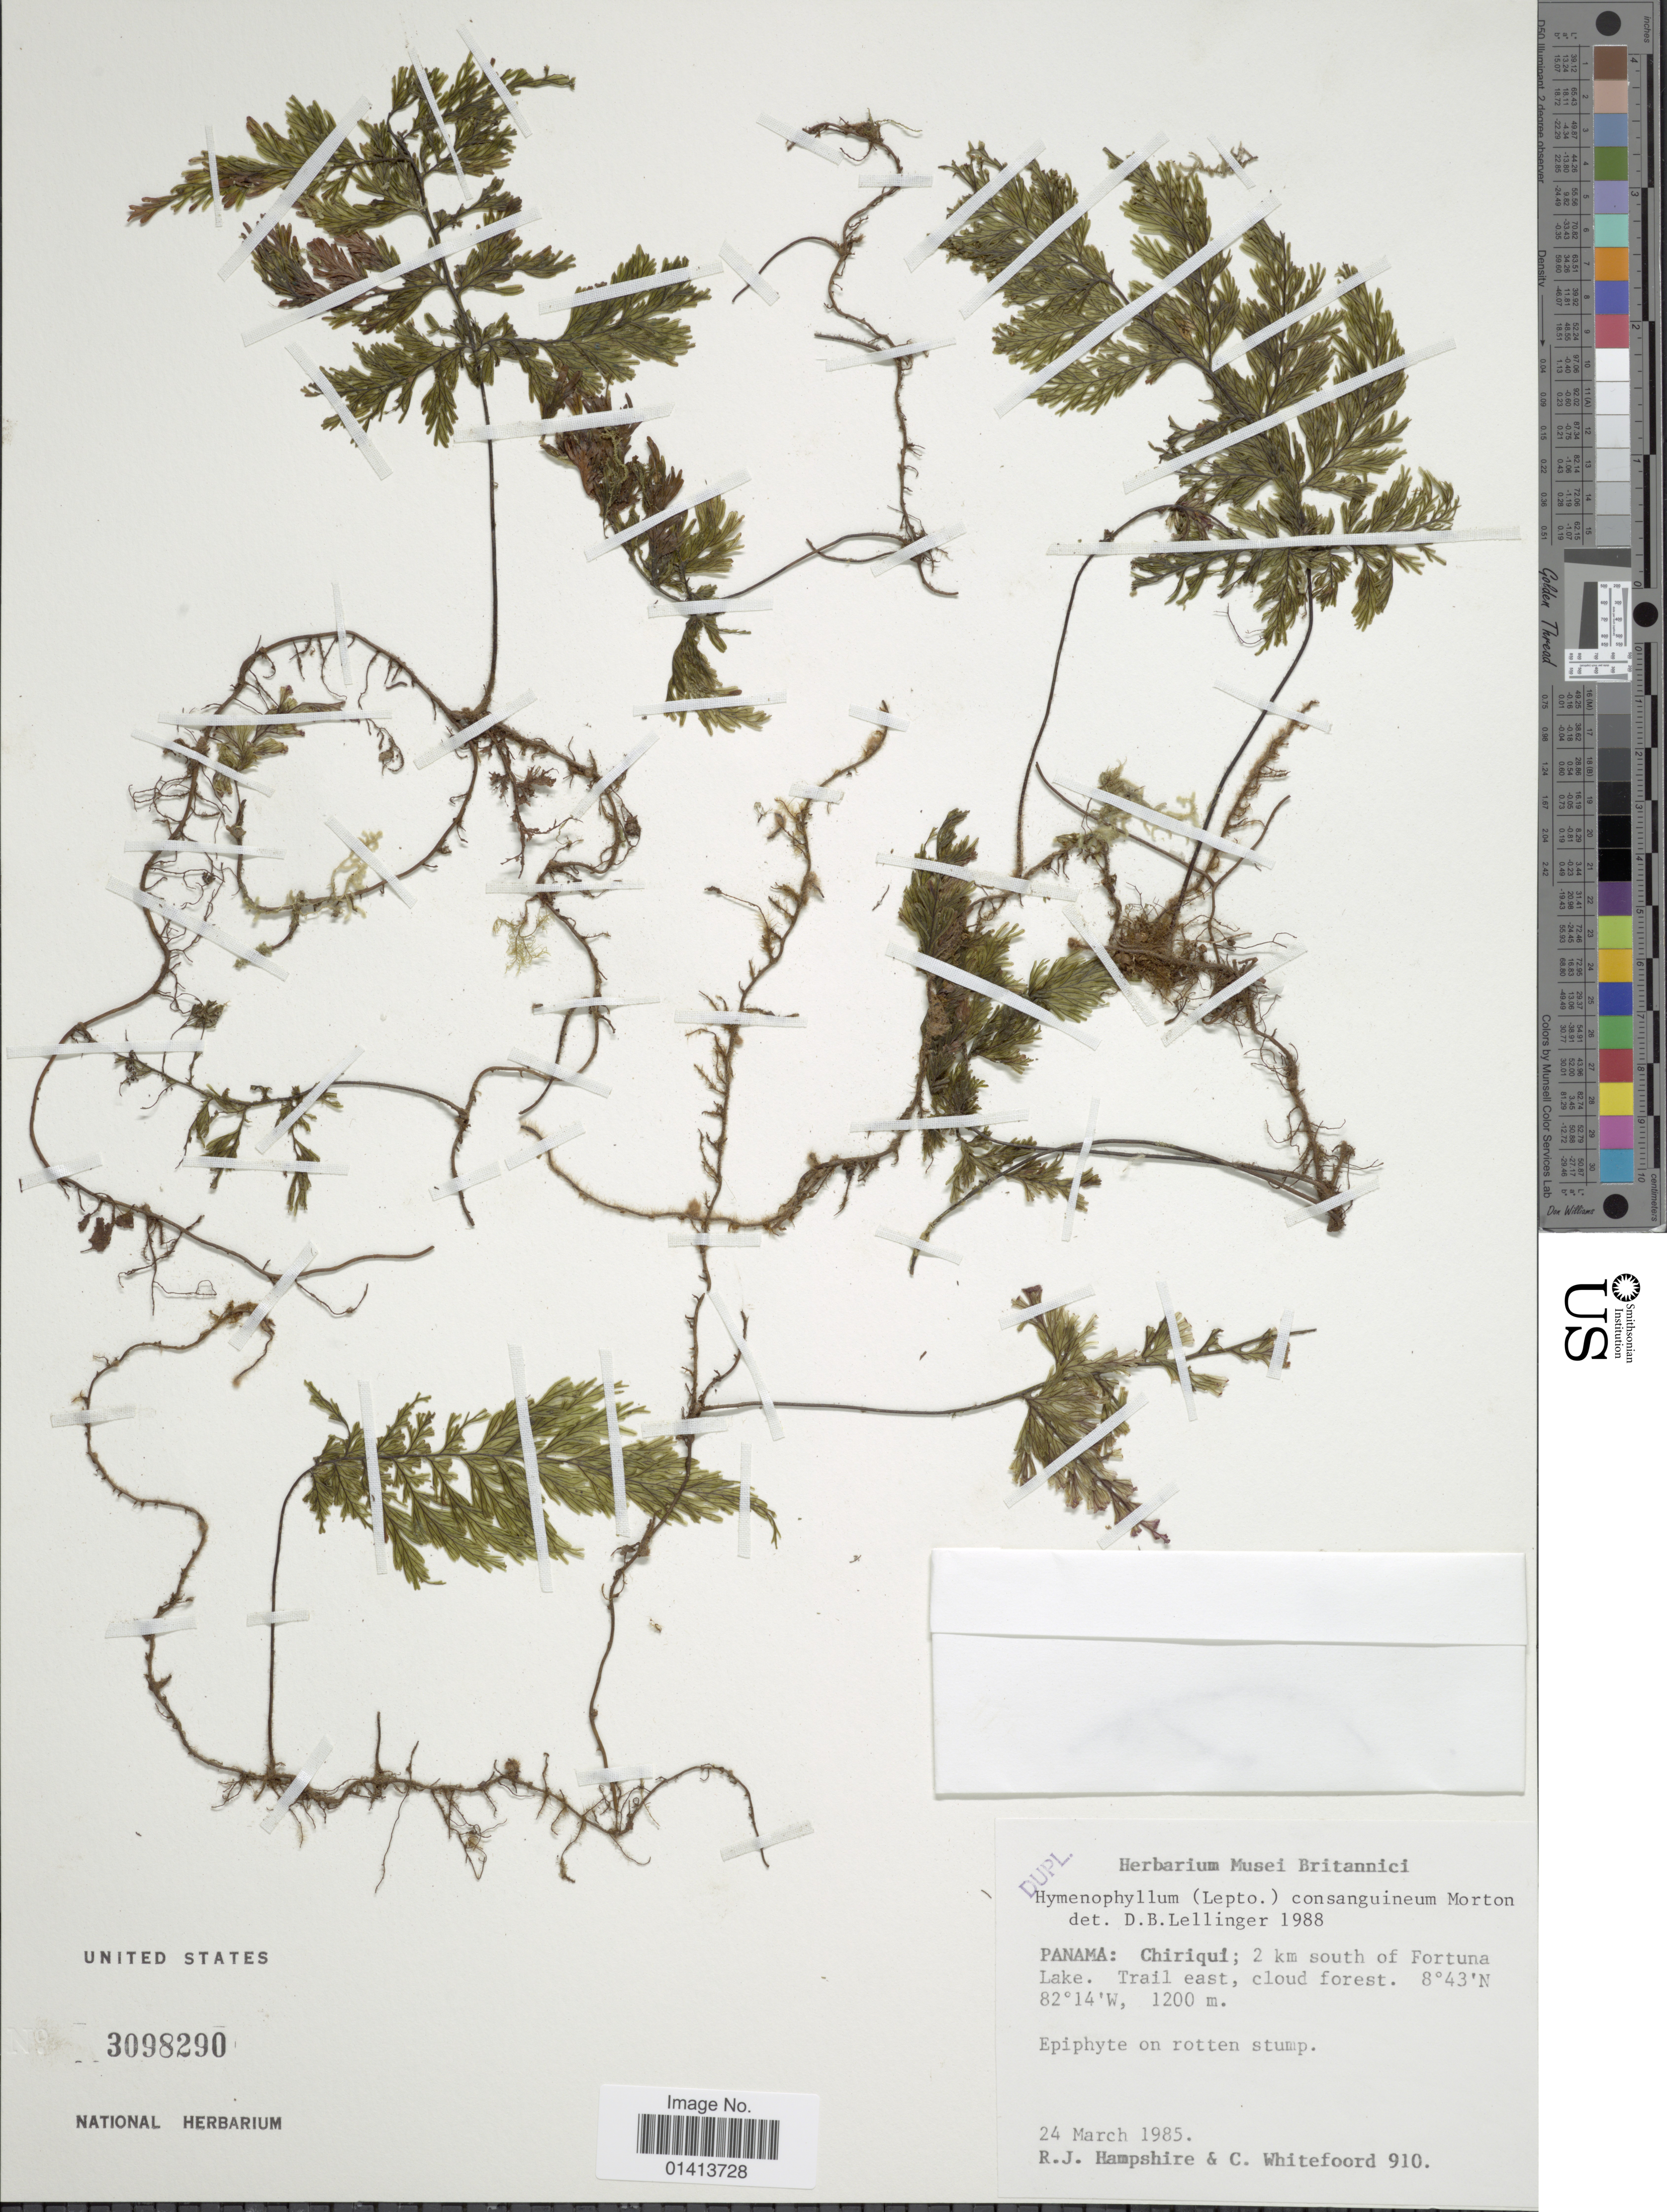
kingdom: Plantae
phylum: Tracheophyta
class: Polypodiopsida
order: Hymenophyllales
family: Hymenophyllaceae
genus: Hymenophyllum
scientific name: Hymenophyllum consanguineum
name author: C.V. Morton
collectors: R. Hampshire & C. Whitefoord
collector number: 910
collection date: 1985-03-24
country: Panama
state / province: Chiriqui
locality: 2 km south of Fortuna Lake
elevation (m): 1200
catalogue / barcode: US 3098290